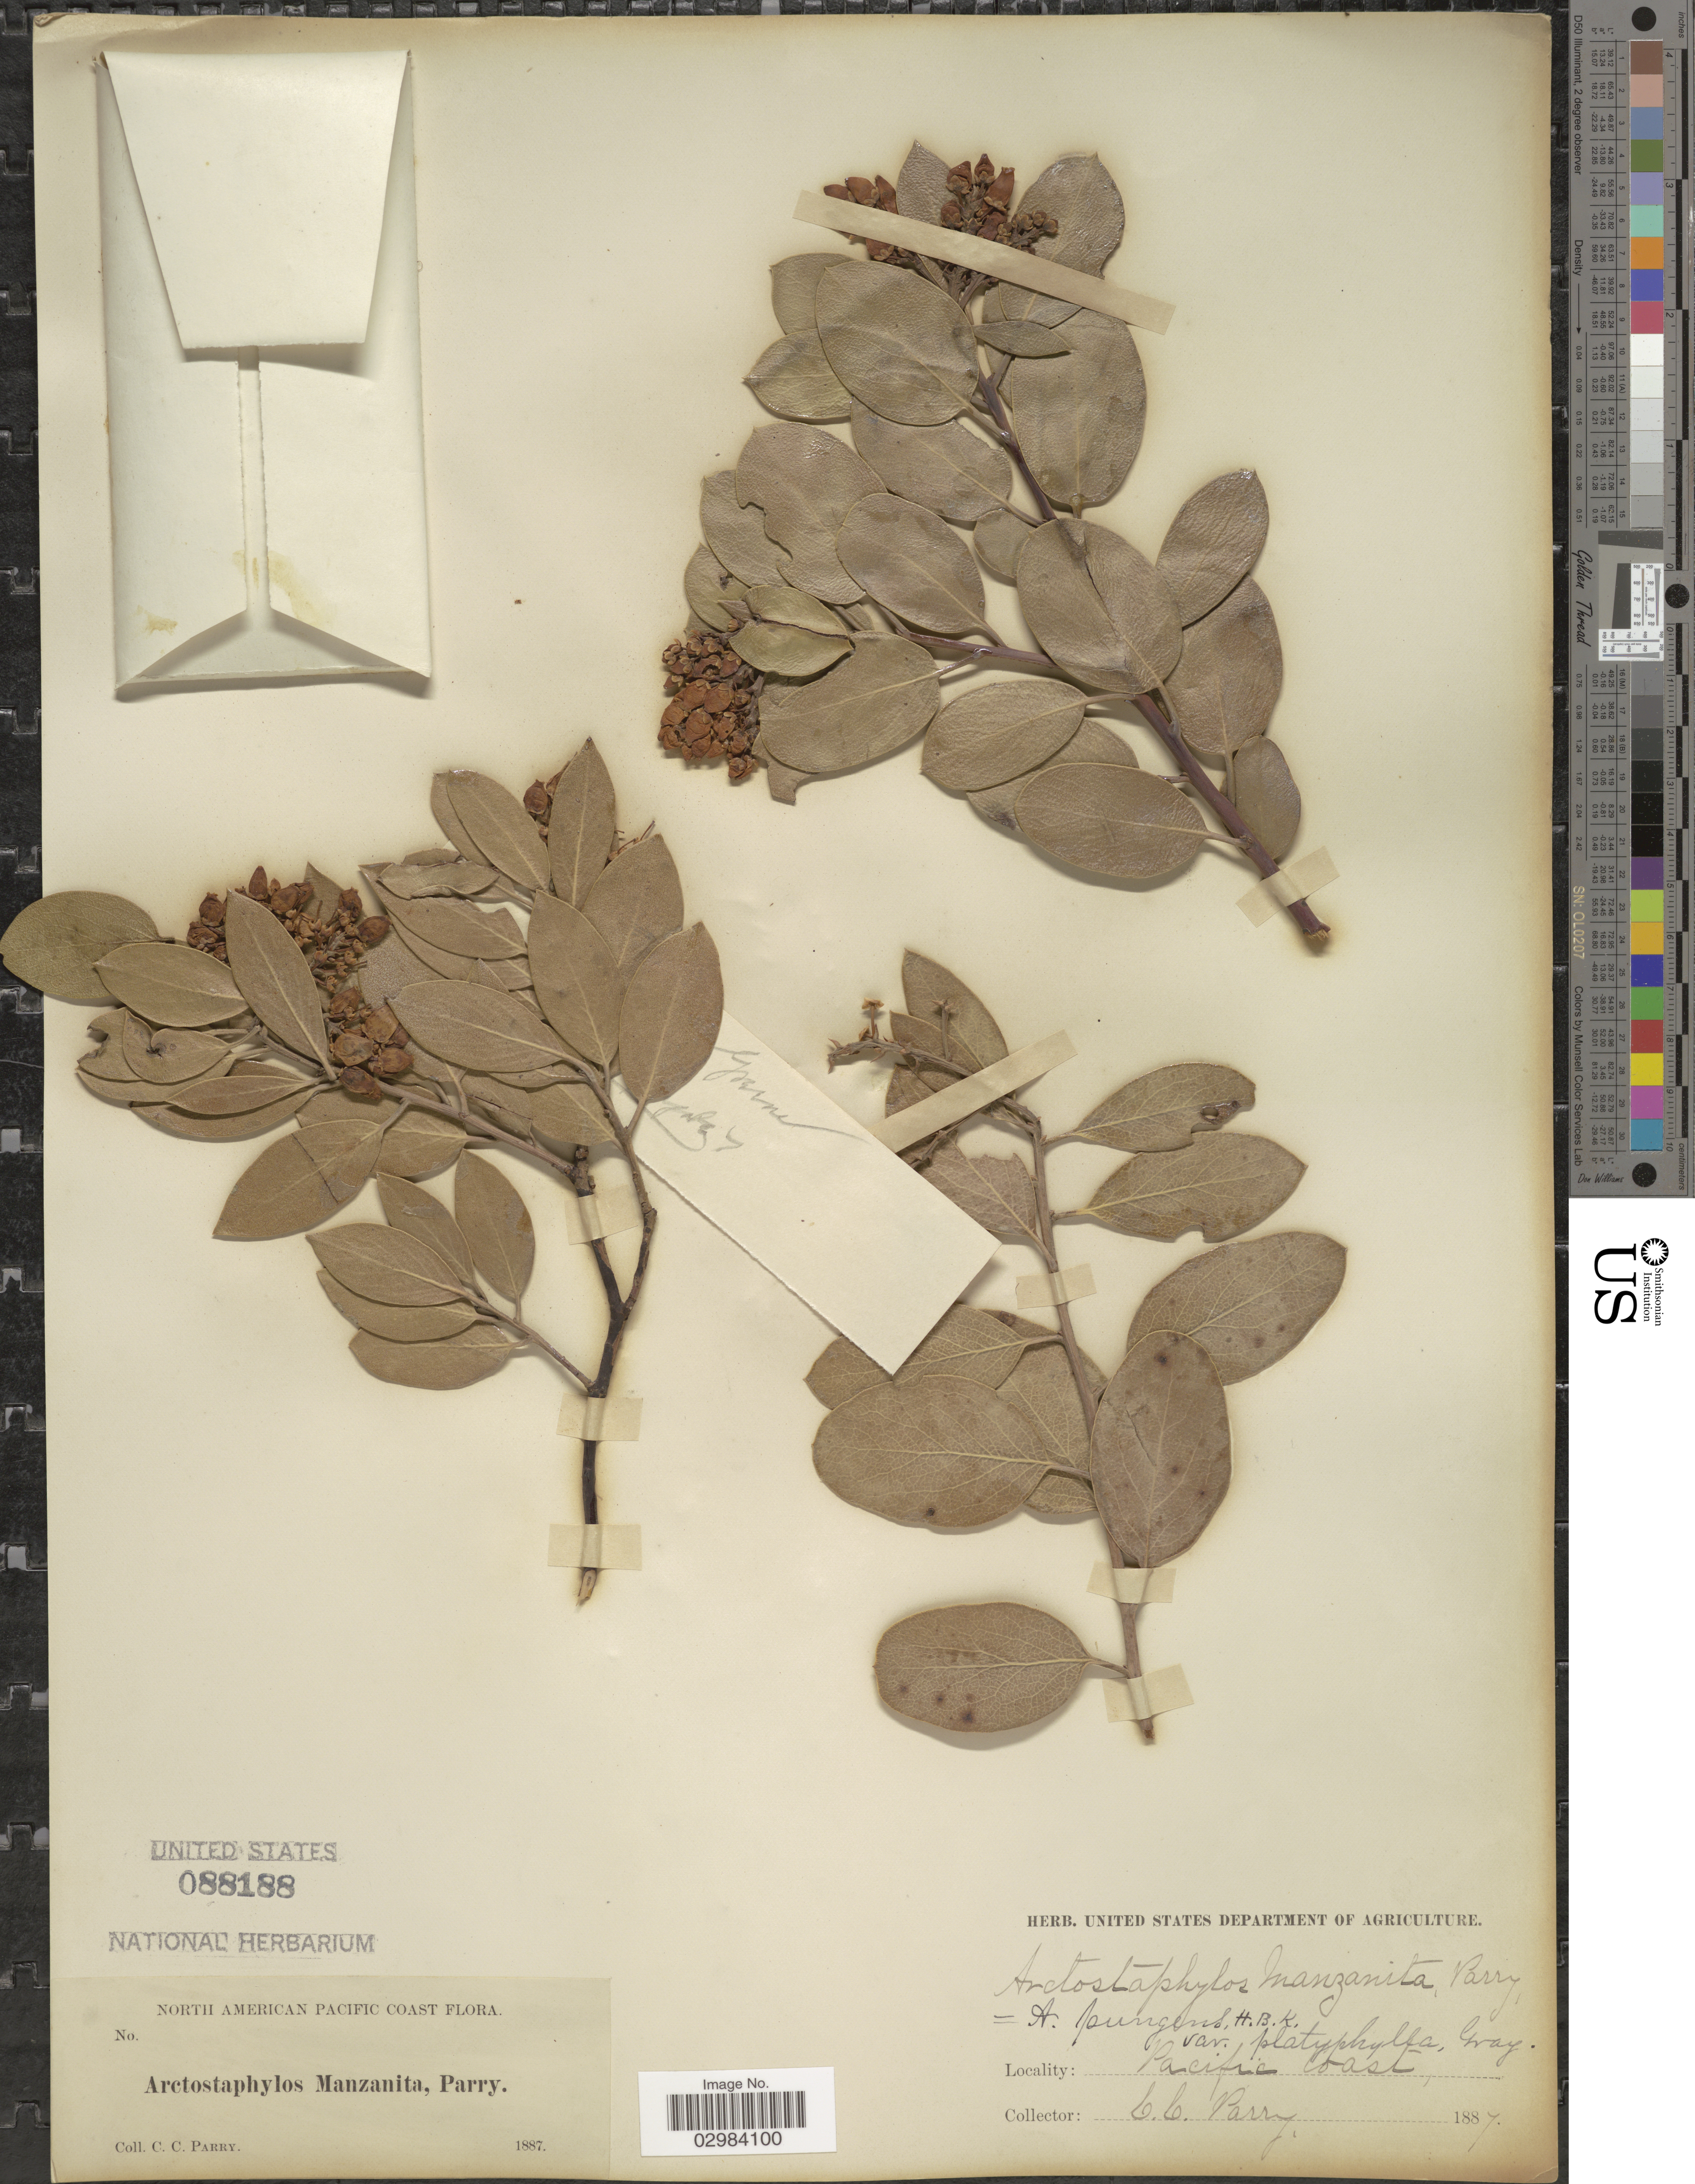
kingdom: Plantae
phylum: Tracheophyta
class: Magnoliopsida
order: Ericales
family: Ericaceae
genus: Arctostaphylos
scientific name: Arctostaphylos manzanita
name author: Parry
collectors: C. C. Parry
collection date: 1887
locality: North American Pacific Coast, Pacific Coast.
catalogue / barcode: US 88188